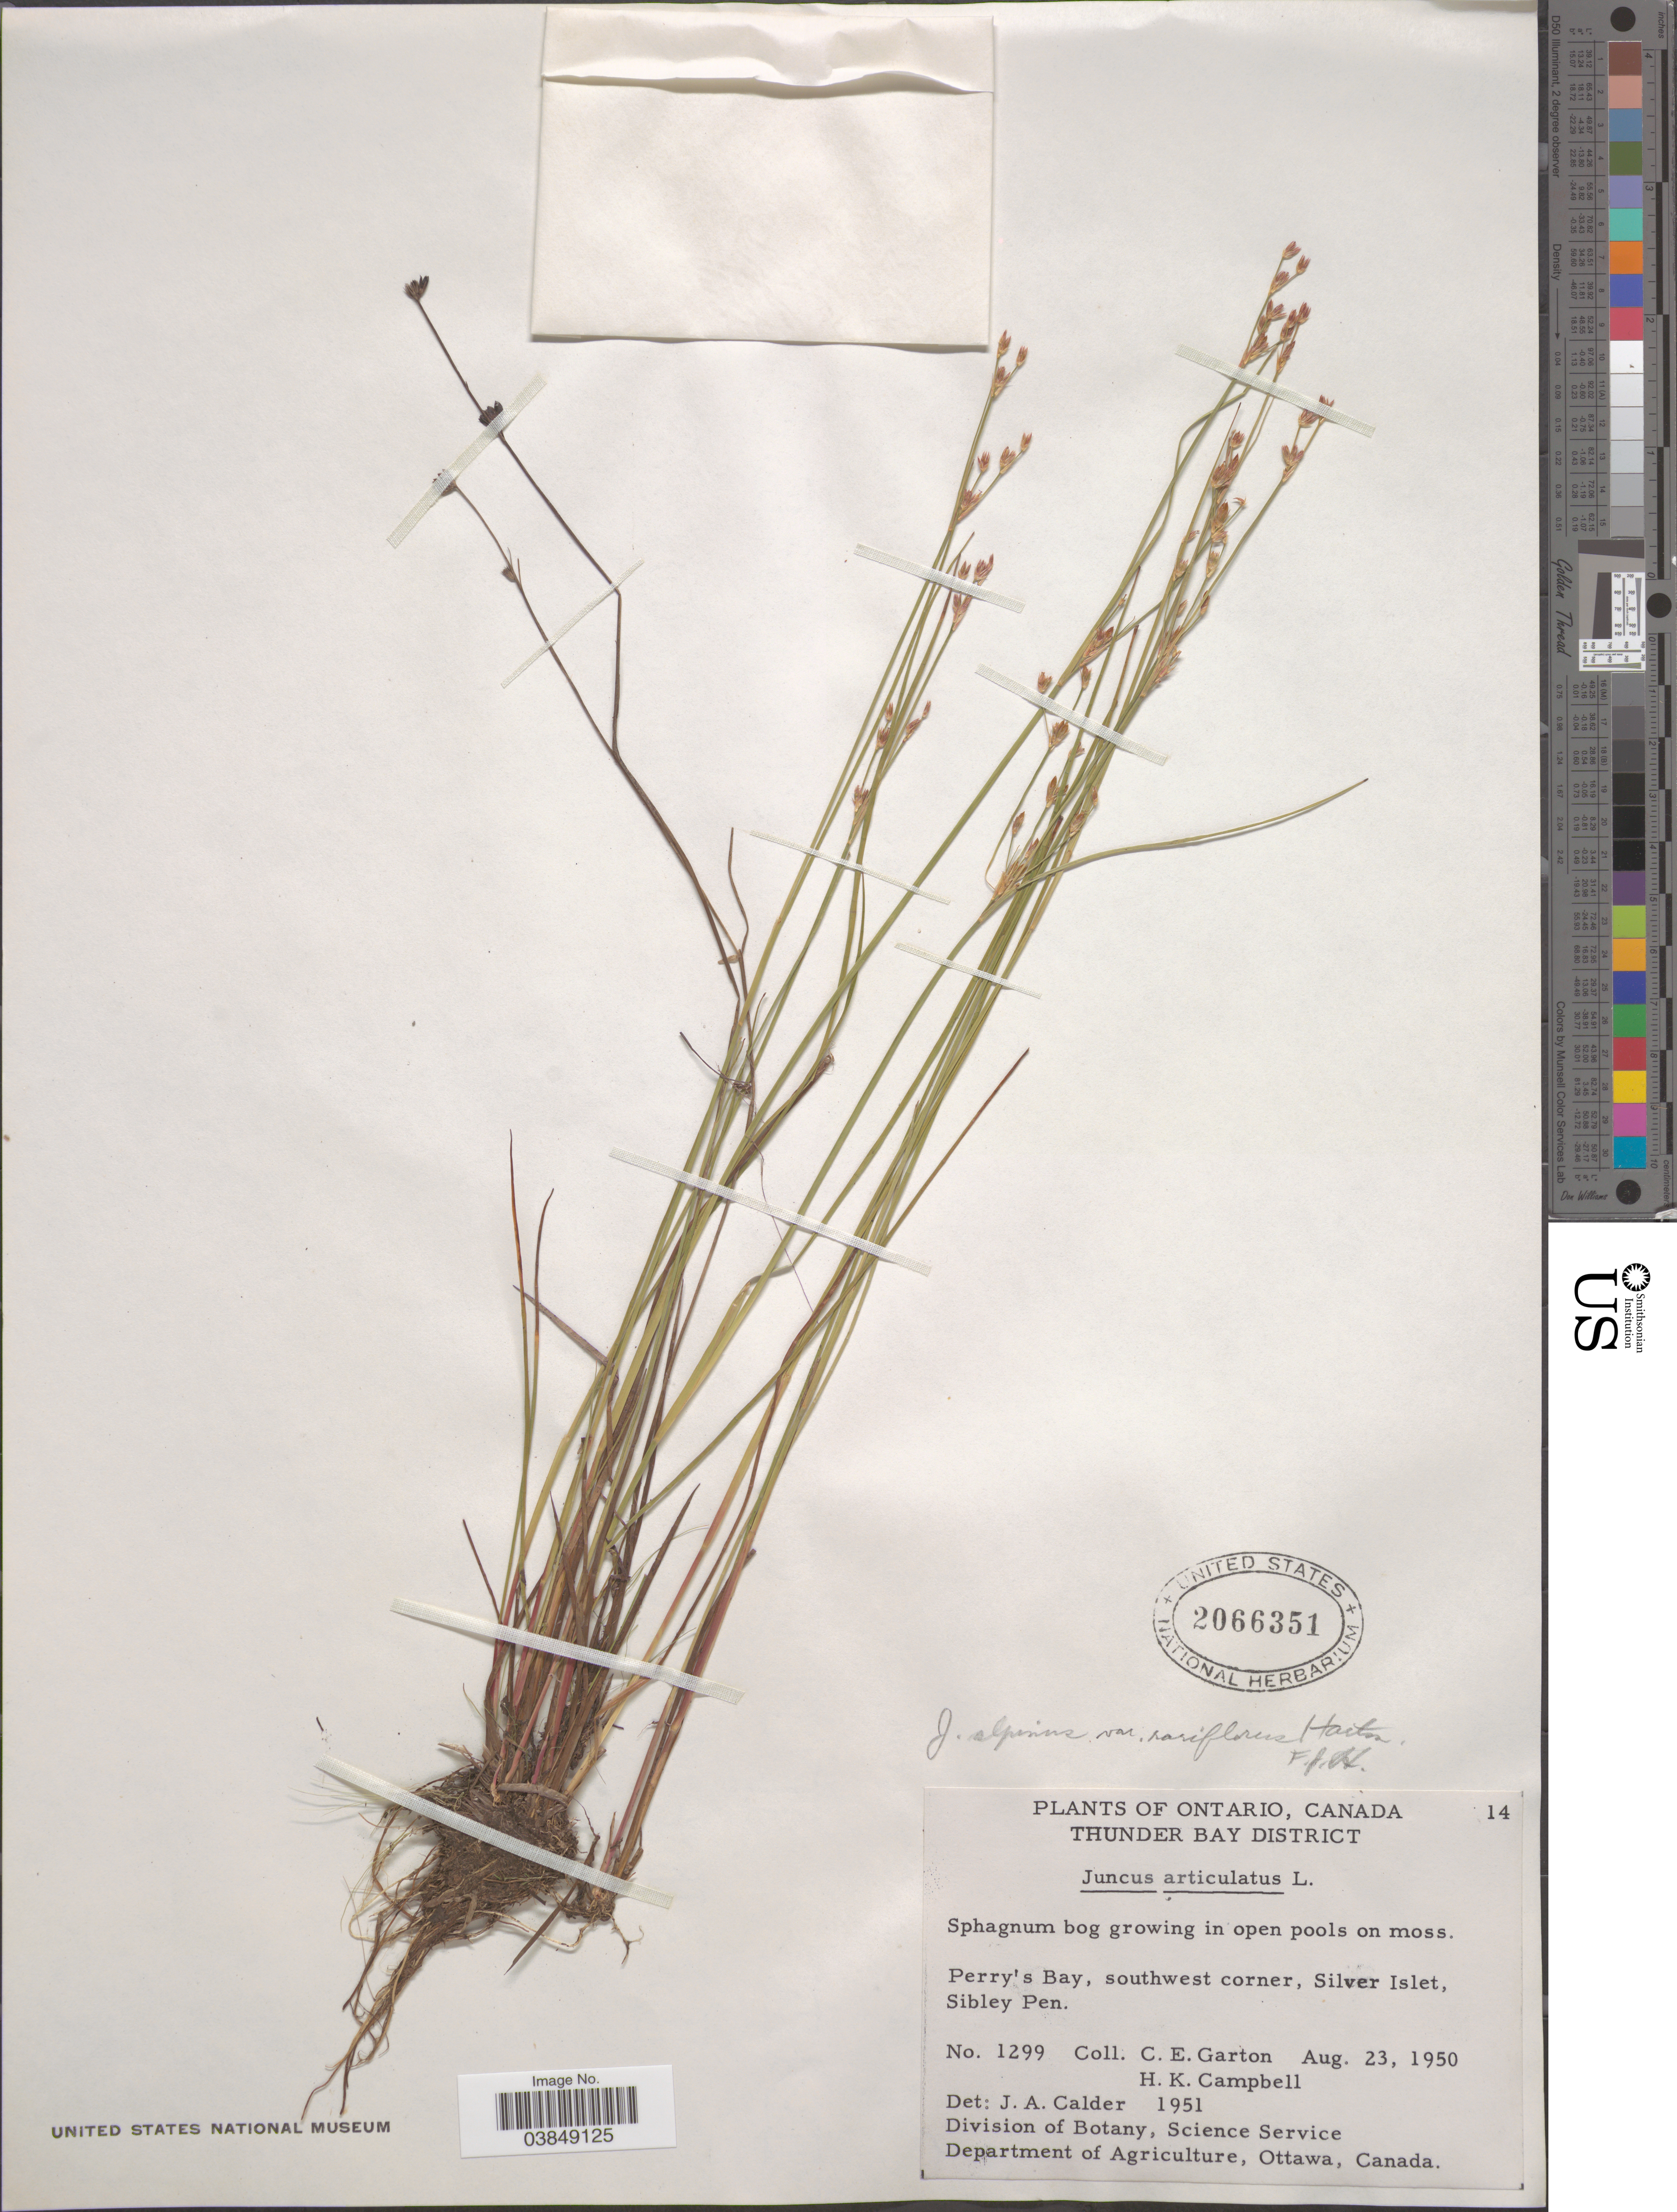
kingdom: Plantae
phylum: Tracheophyta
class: Liliopsida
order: Poales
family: Juncaceae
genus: Juncus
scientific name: Juncus alpinus var. rariflorus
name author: (Hartm.) Hartm.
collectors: C. E. Garton & H. K. Campbell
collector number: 1299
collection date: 1950-08-23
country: Canada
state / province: Ontario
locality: Thunder Bay District. Perry's Bay, southwest corner, Silver Islet, Sibley Pen.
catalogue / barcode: US 2066351